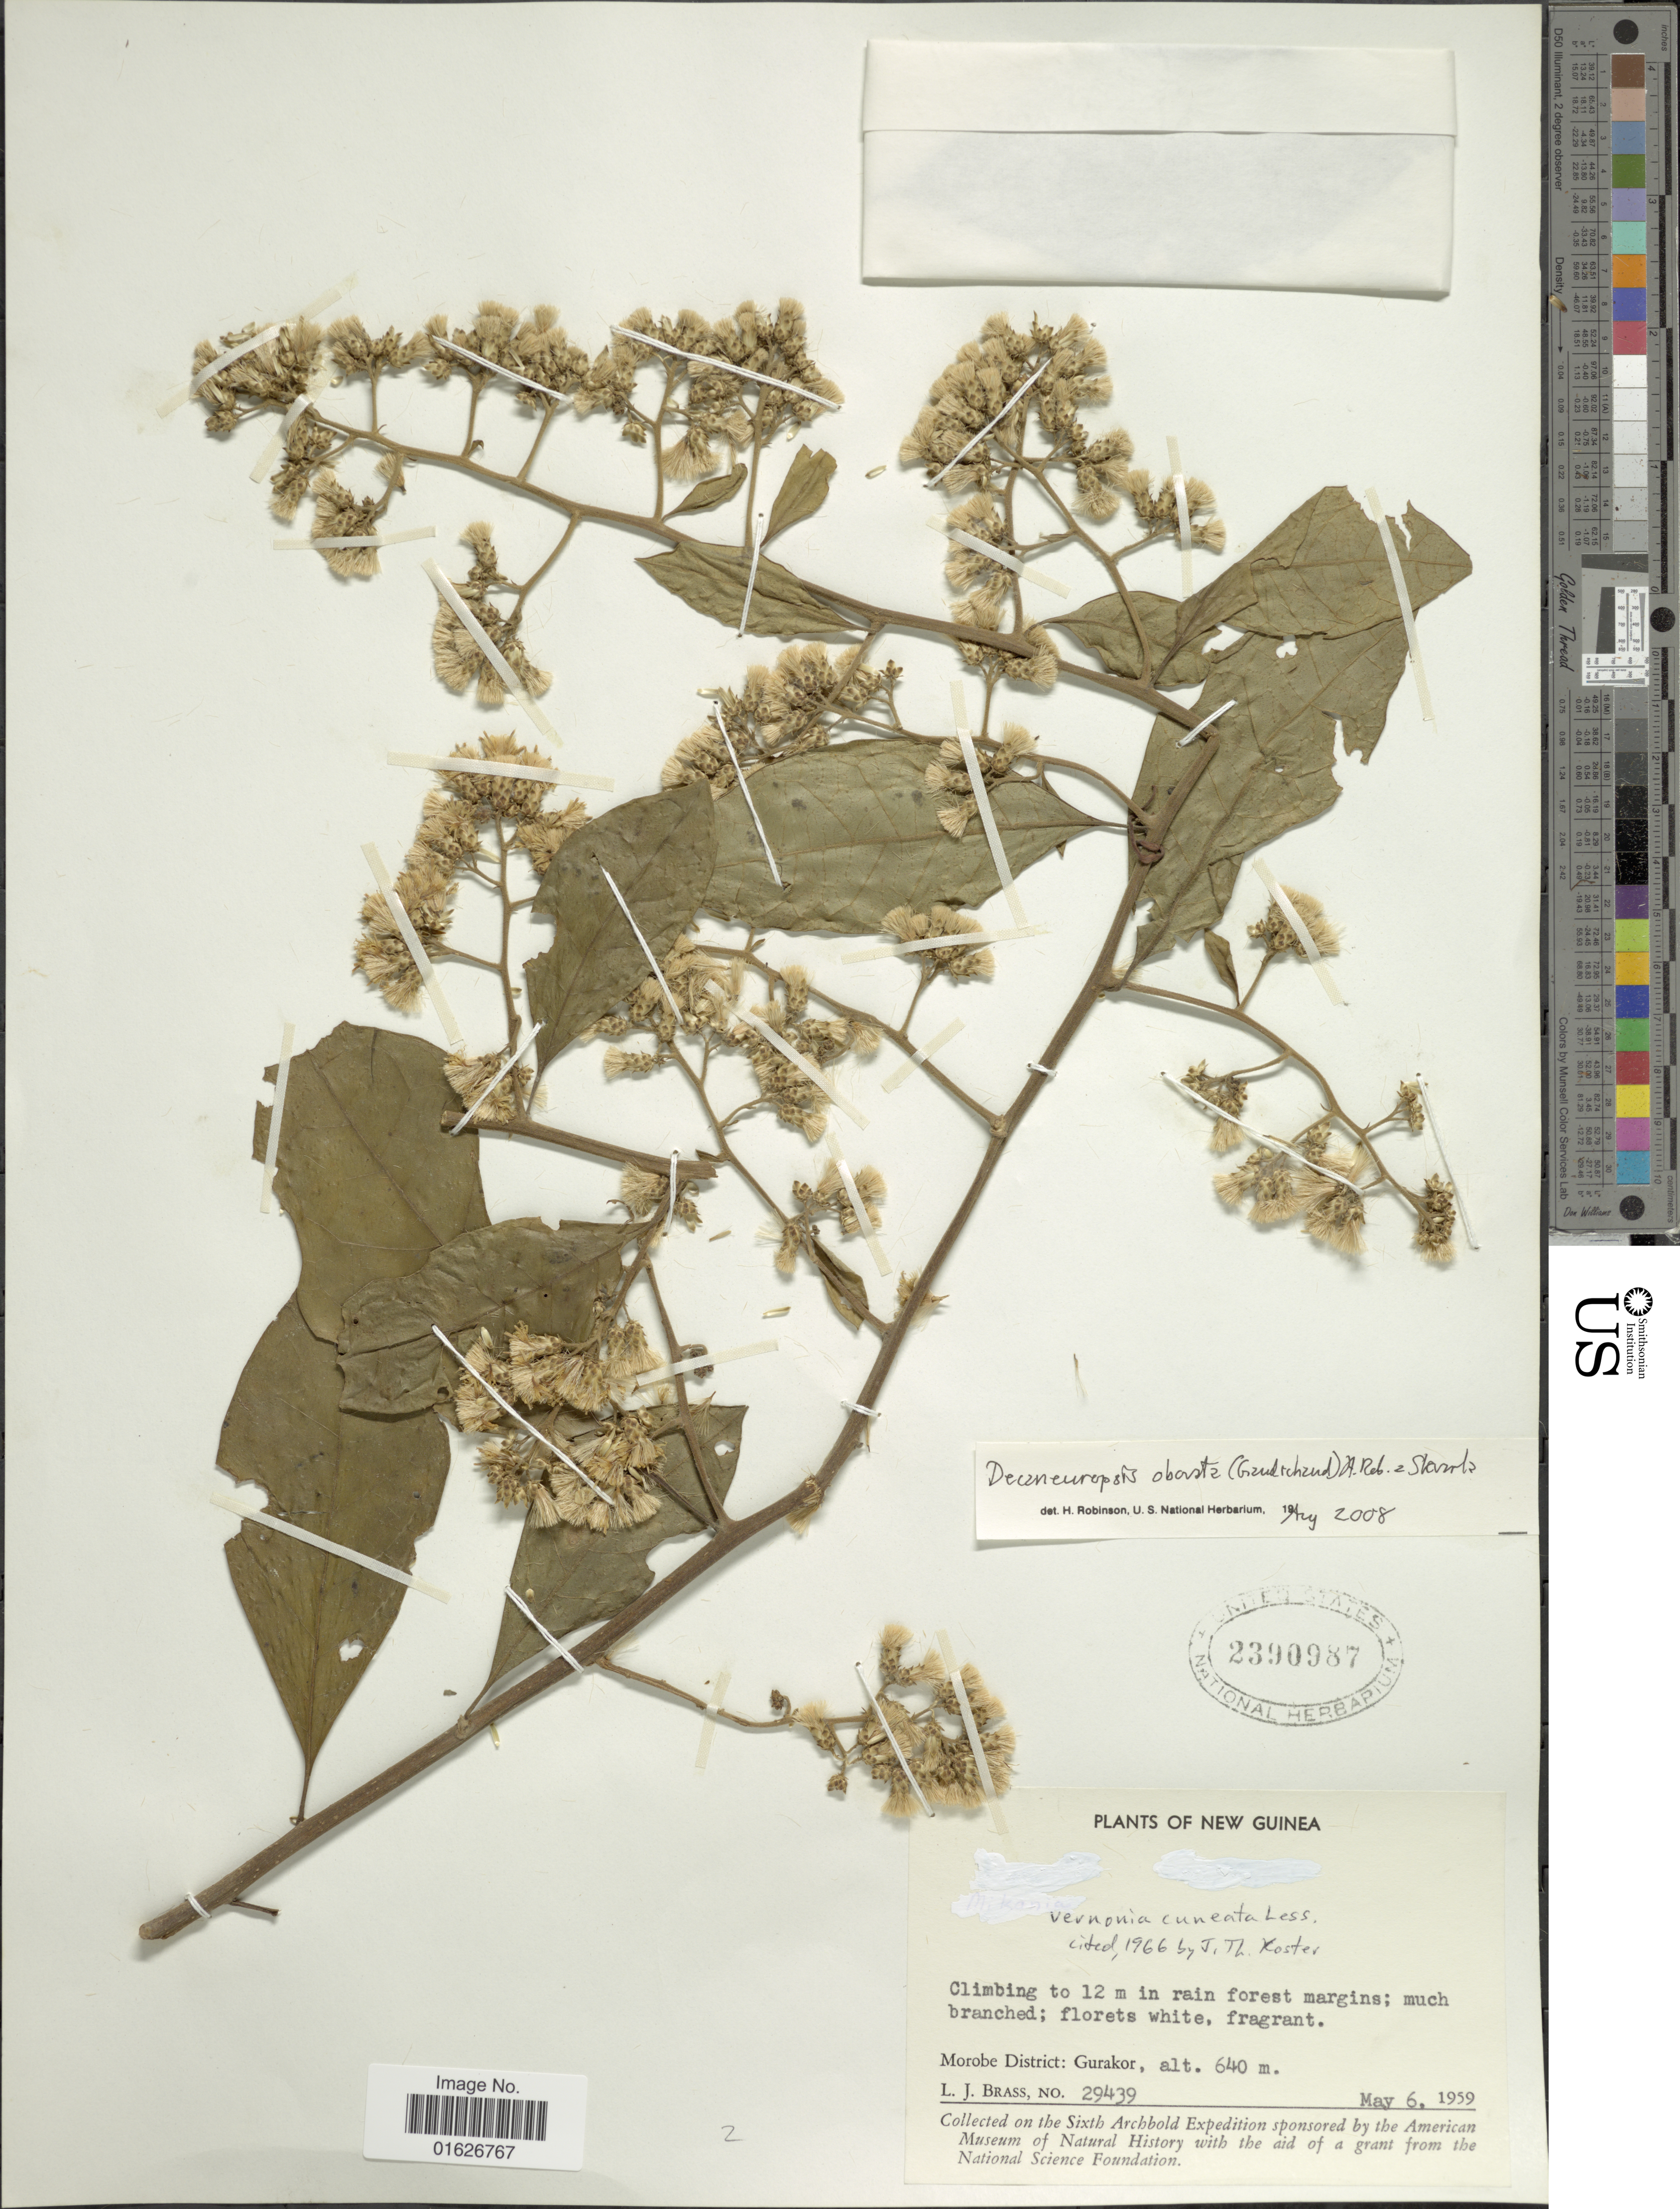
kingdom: Plantae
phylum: Tracheophyta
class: Magnoliopsida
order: Asterales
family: Asteraceae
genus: Decaneuropsis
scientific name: Decaneuropsis obovata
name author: (Gaudich.) H. Rob. & Skvarla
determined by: Robinson, H. E., (US), Smithsonian Institution - National Museum of Natural History (UNITED STATES)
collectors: L. J. Brass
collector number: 29439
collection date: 1959-05-06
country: Papua New Guinea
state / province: Morobe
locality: New Guinea, Morobe District: Gurakor.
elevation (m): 640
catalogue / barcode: US 2390987